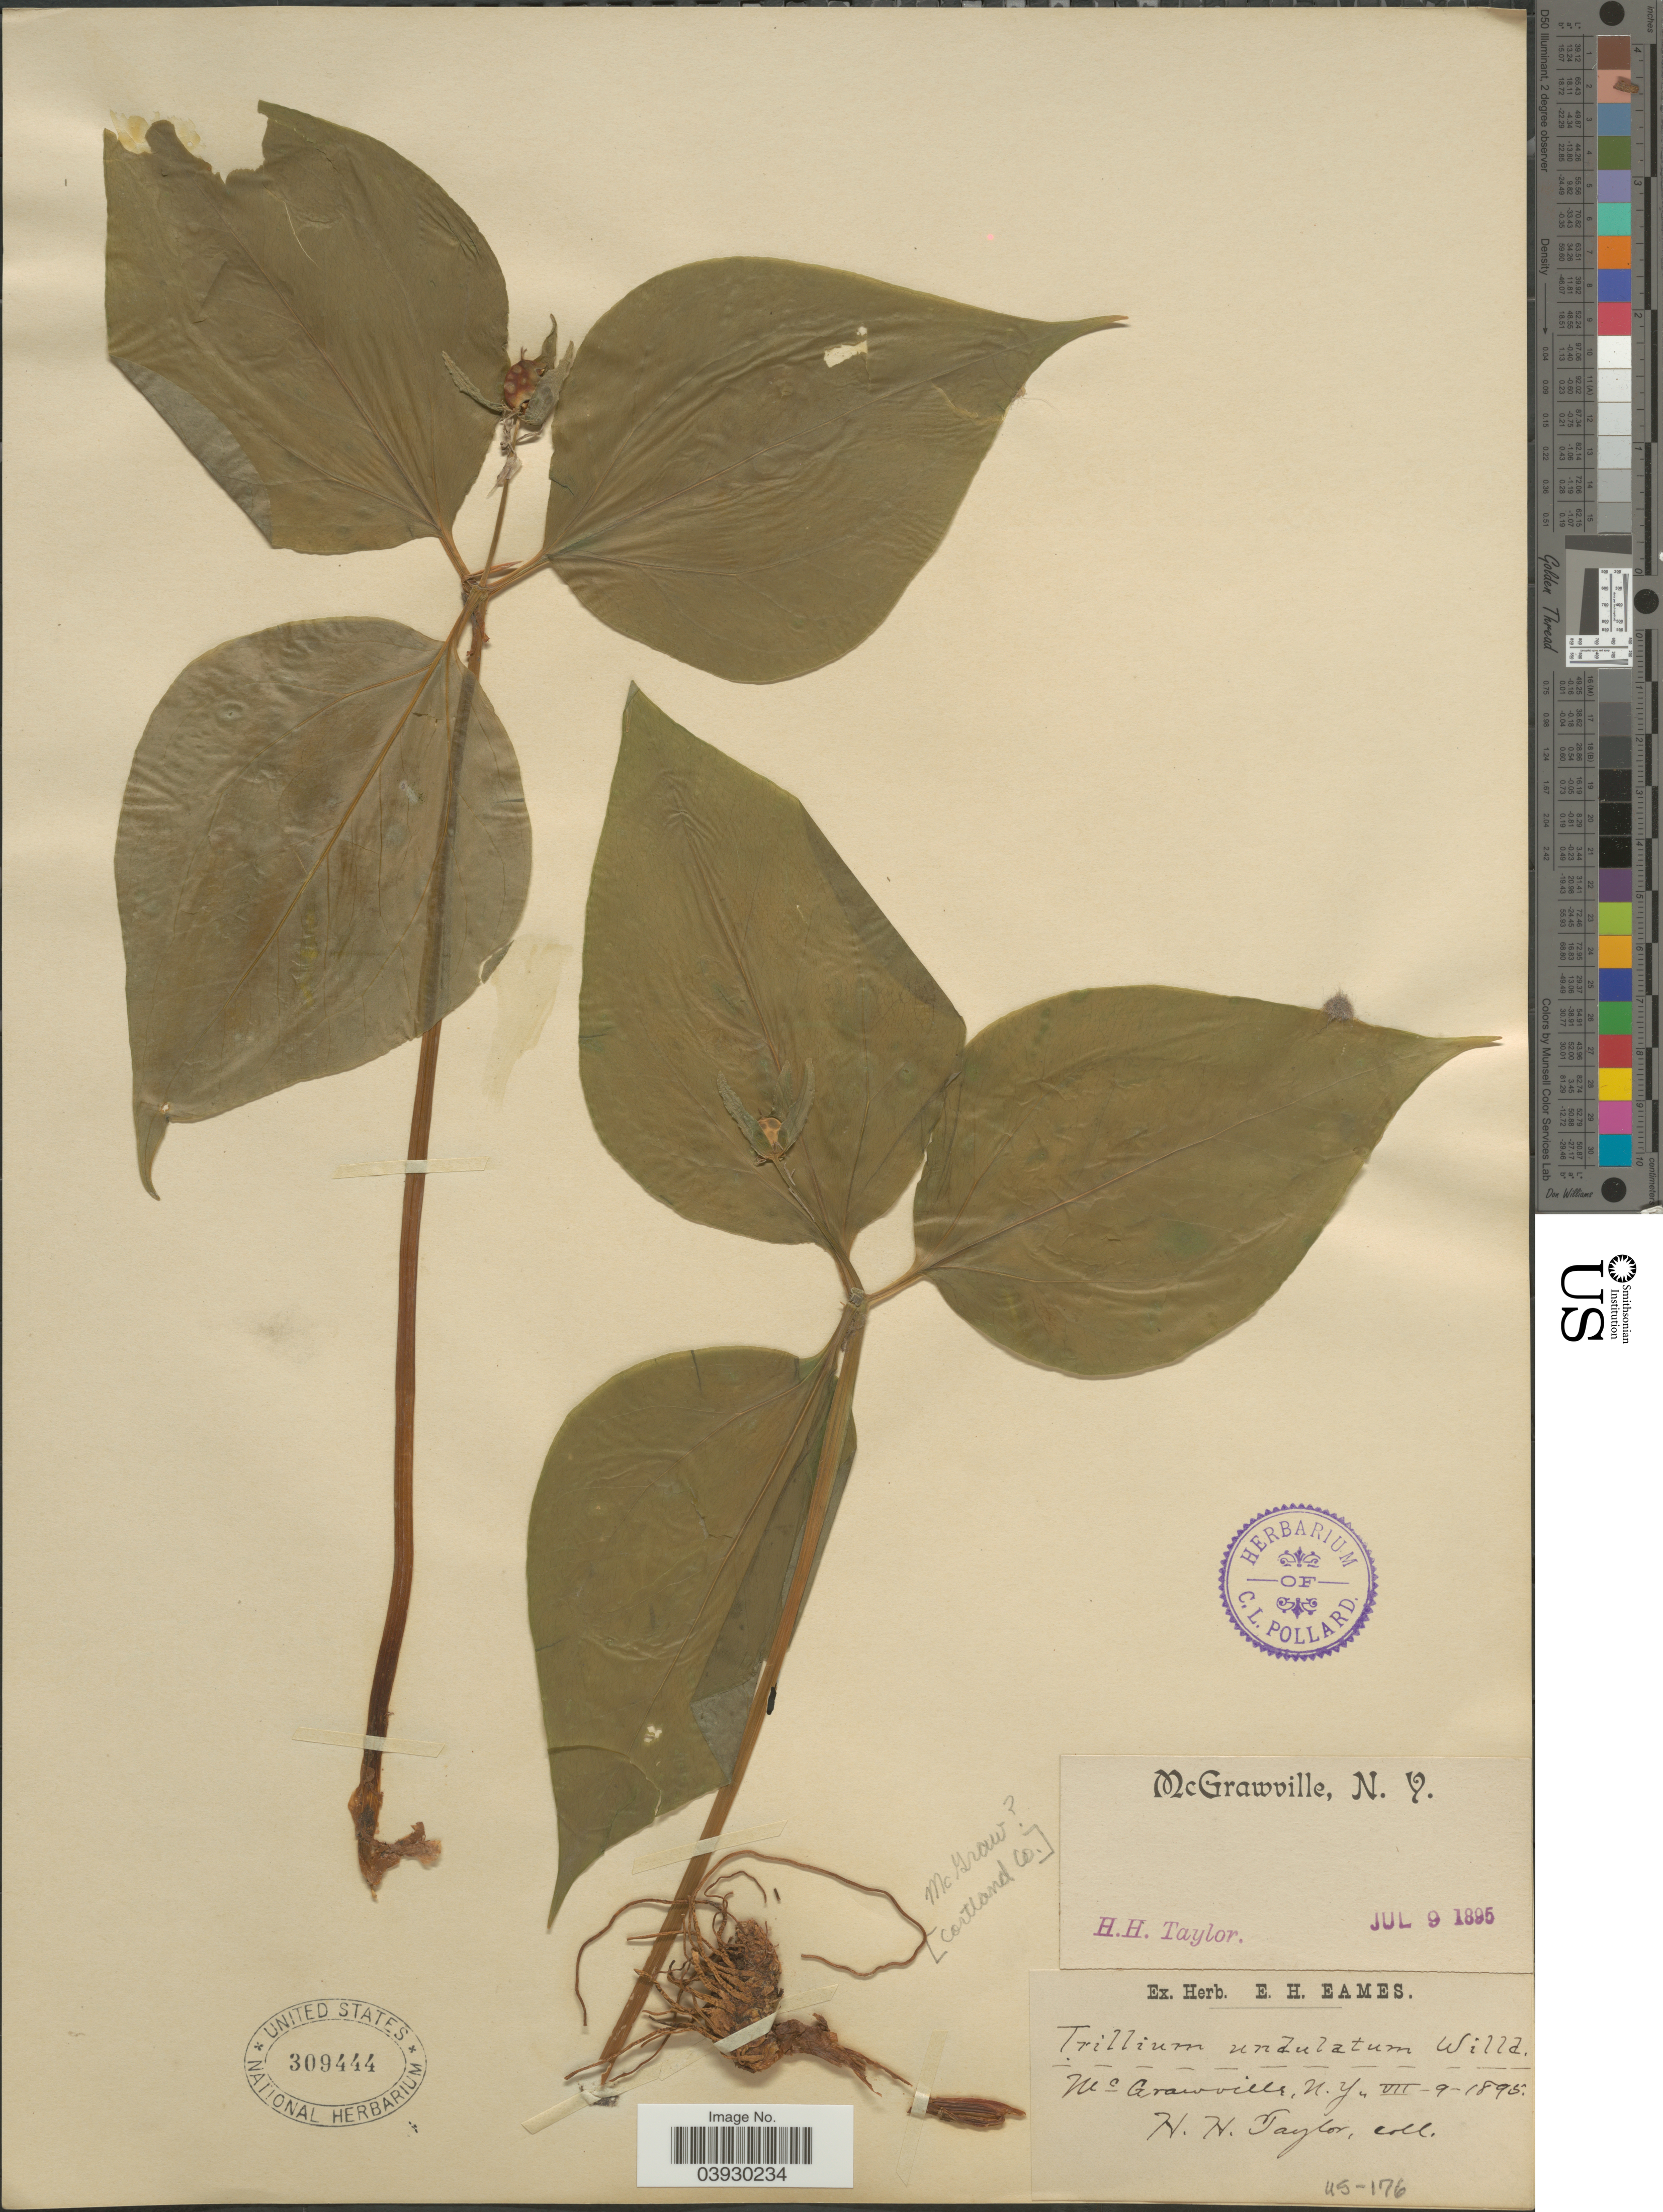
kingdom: Plantae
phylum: Tracheophyta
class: Liliopsida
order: Liliales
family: Melanthiaceae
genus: Trillium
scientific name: Trillium undulatum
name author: Willd.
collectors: H. H. Taylor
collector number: US-176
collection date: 1895-07-09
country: United States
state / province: New York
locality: McGrawville. McGraw [unsure placement] Cortland Co.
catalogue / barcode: US 309444